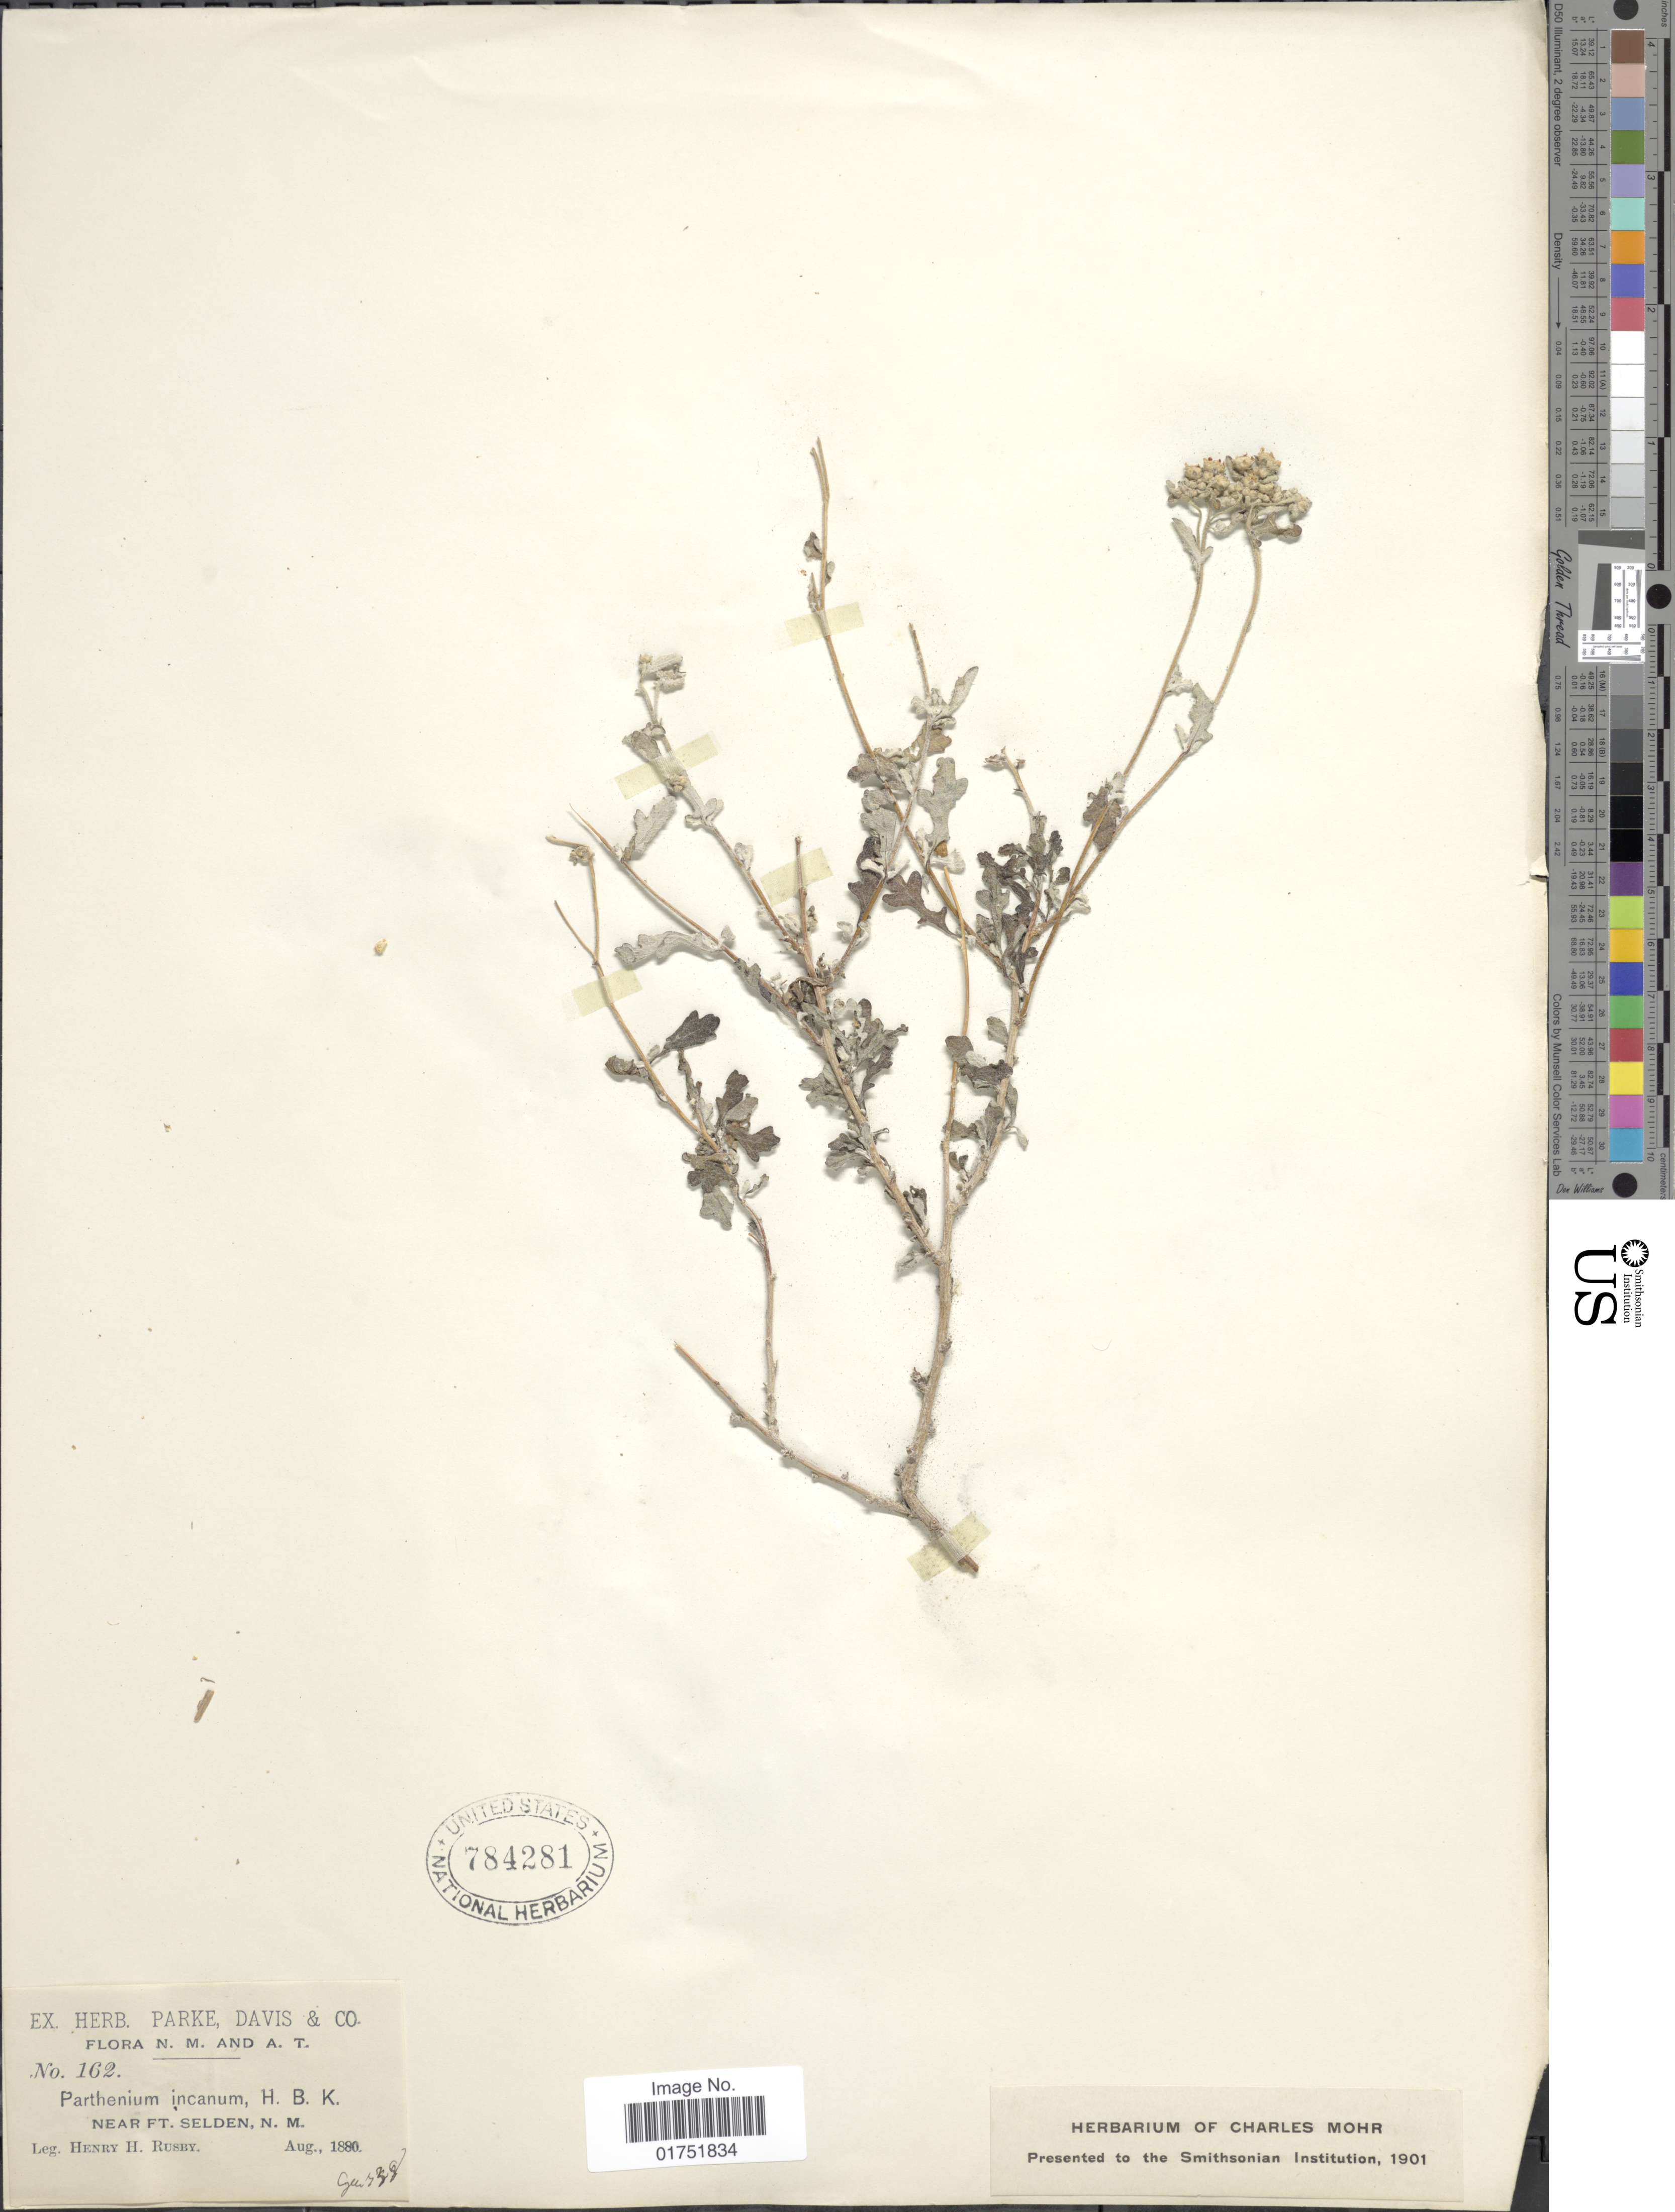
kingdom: Plantae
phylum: Tracheophyta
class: Magnoliopsida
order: Asterales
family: Asteraceae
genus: Parthenium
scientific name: Parthenium incanum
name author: Kunth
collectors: H. H. Rusby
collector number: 162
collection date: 1880-08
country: United States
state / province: New Mexico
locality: Near Ft. selden, N. M.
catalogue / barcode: US 784281